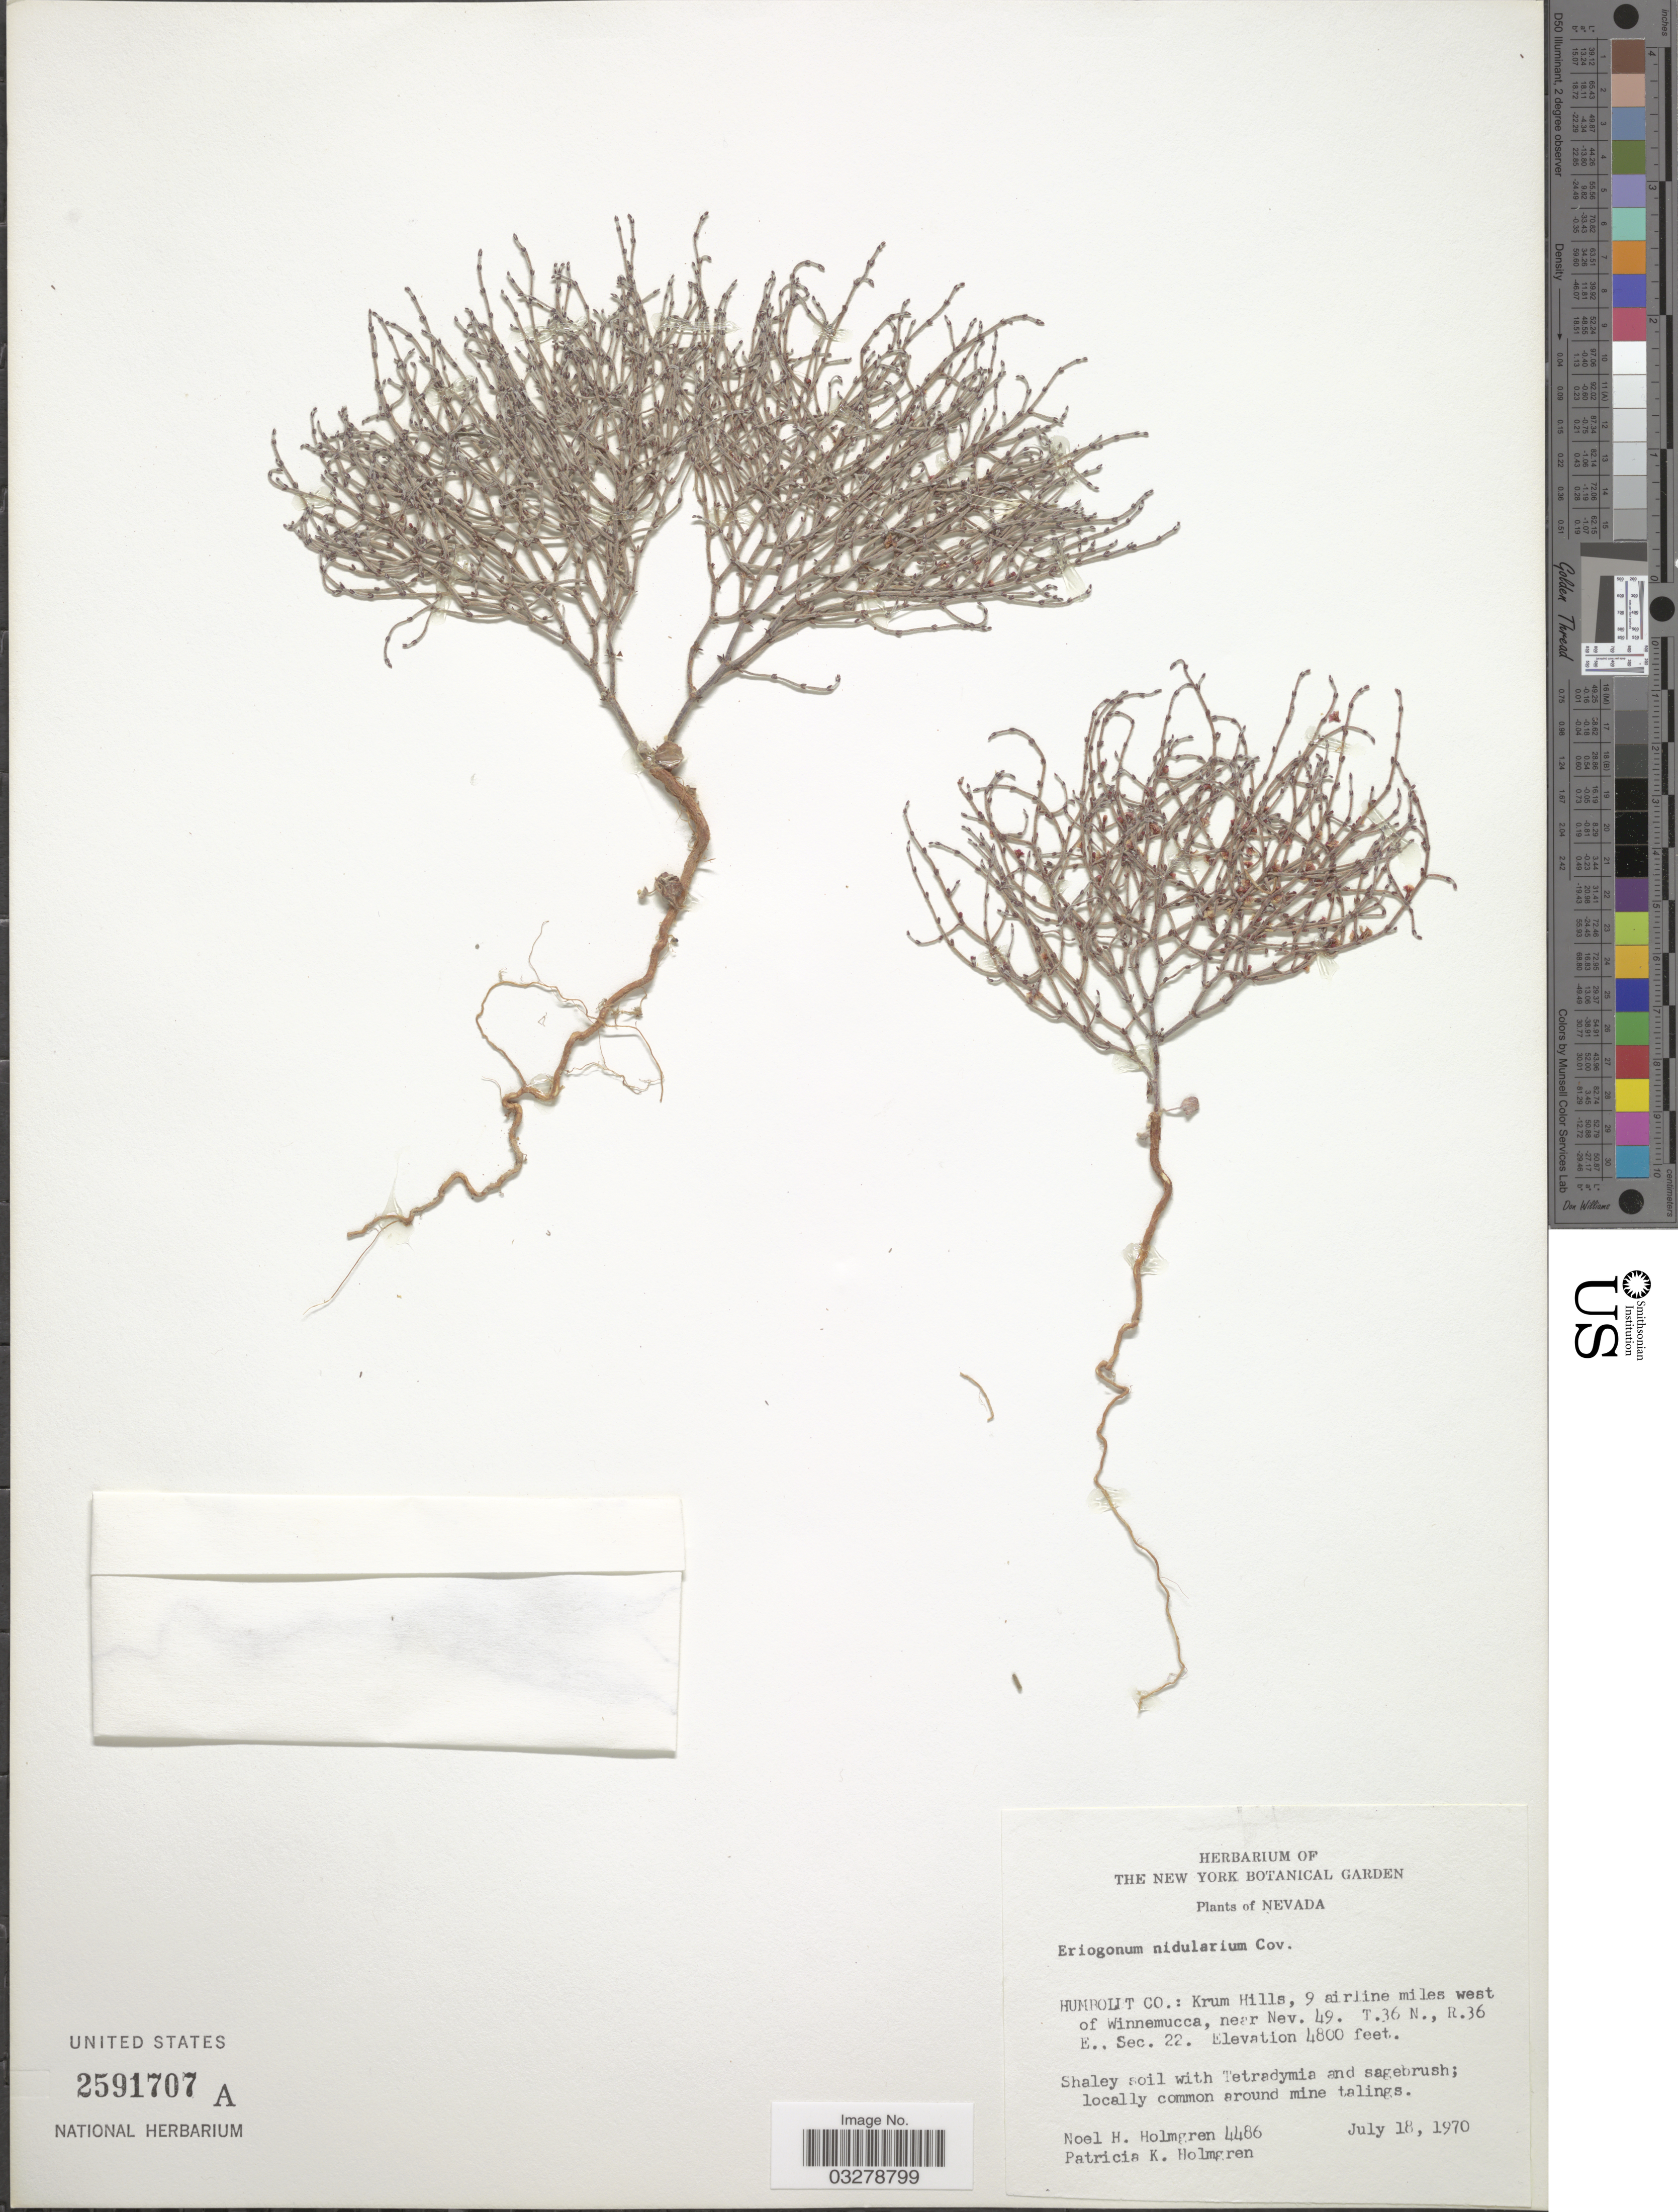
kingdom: Plantae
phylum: Tracheophyta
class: Magnoliopsida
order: Caryophyllales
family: Polygonaceae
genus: Eriogonum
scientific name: Eriogonum nidularium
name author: Coville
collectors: N. H. Holmgren & P. K. Holmgren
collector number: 4486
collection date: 1970-07-18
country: United States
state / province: Nevada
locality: Humboldt Co.: Krum Hills, 9 airline miles west of Winnemucca, near Nev. 49. T.36 N., R.36 E., Sec. 22.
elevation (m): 1463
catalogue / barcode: US 2591707A